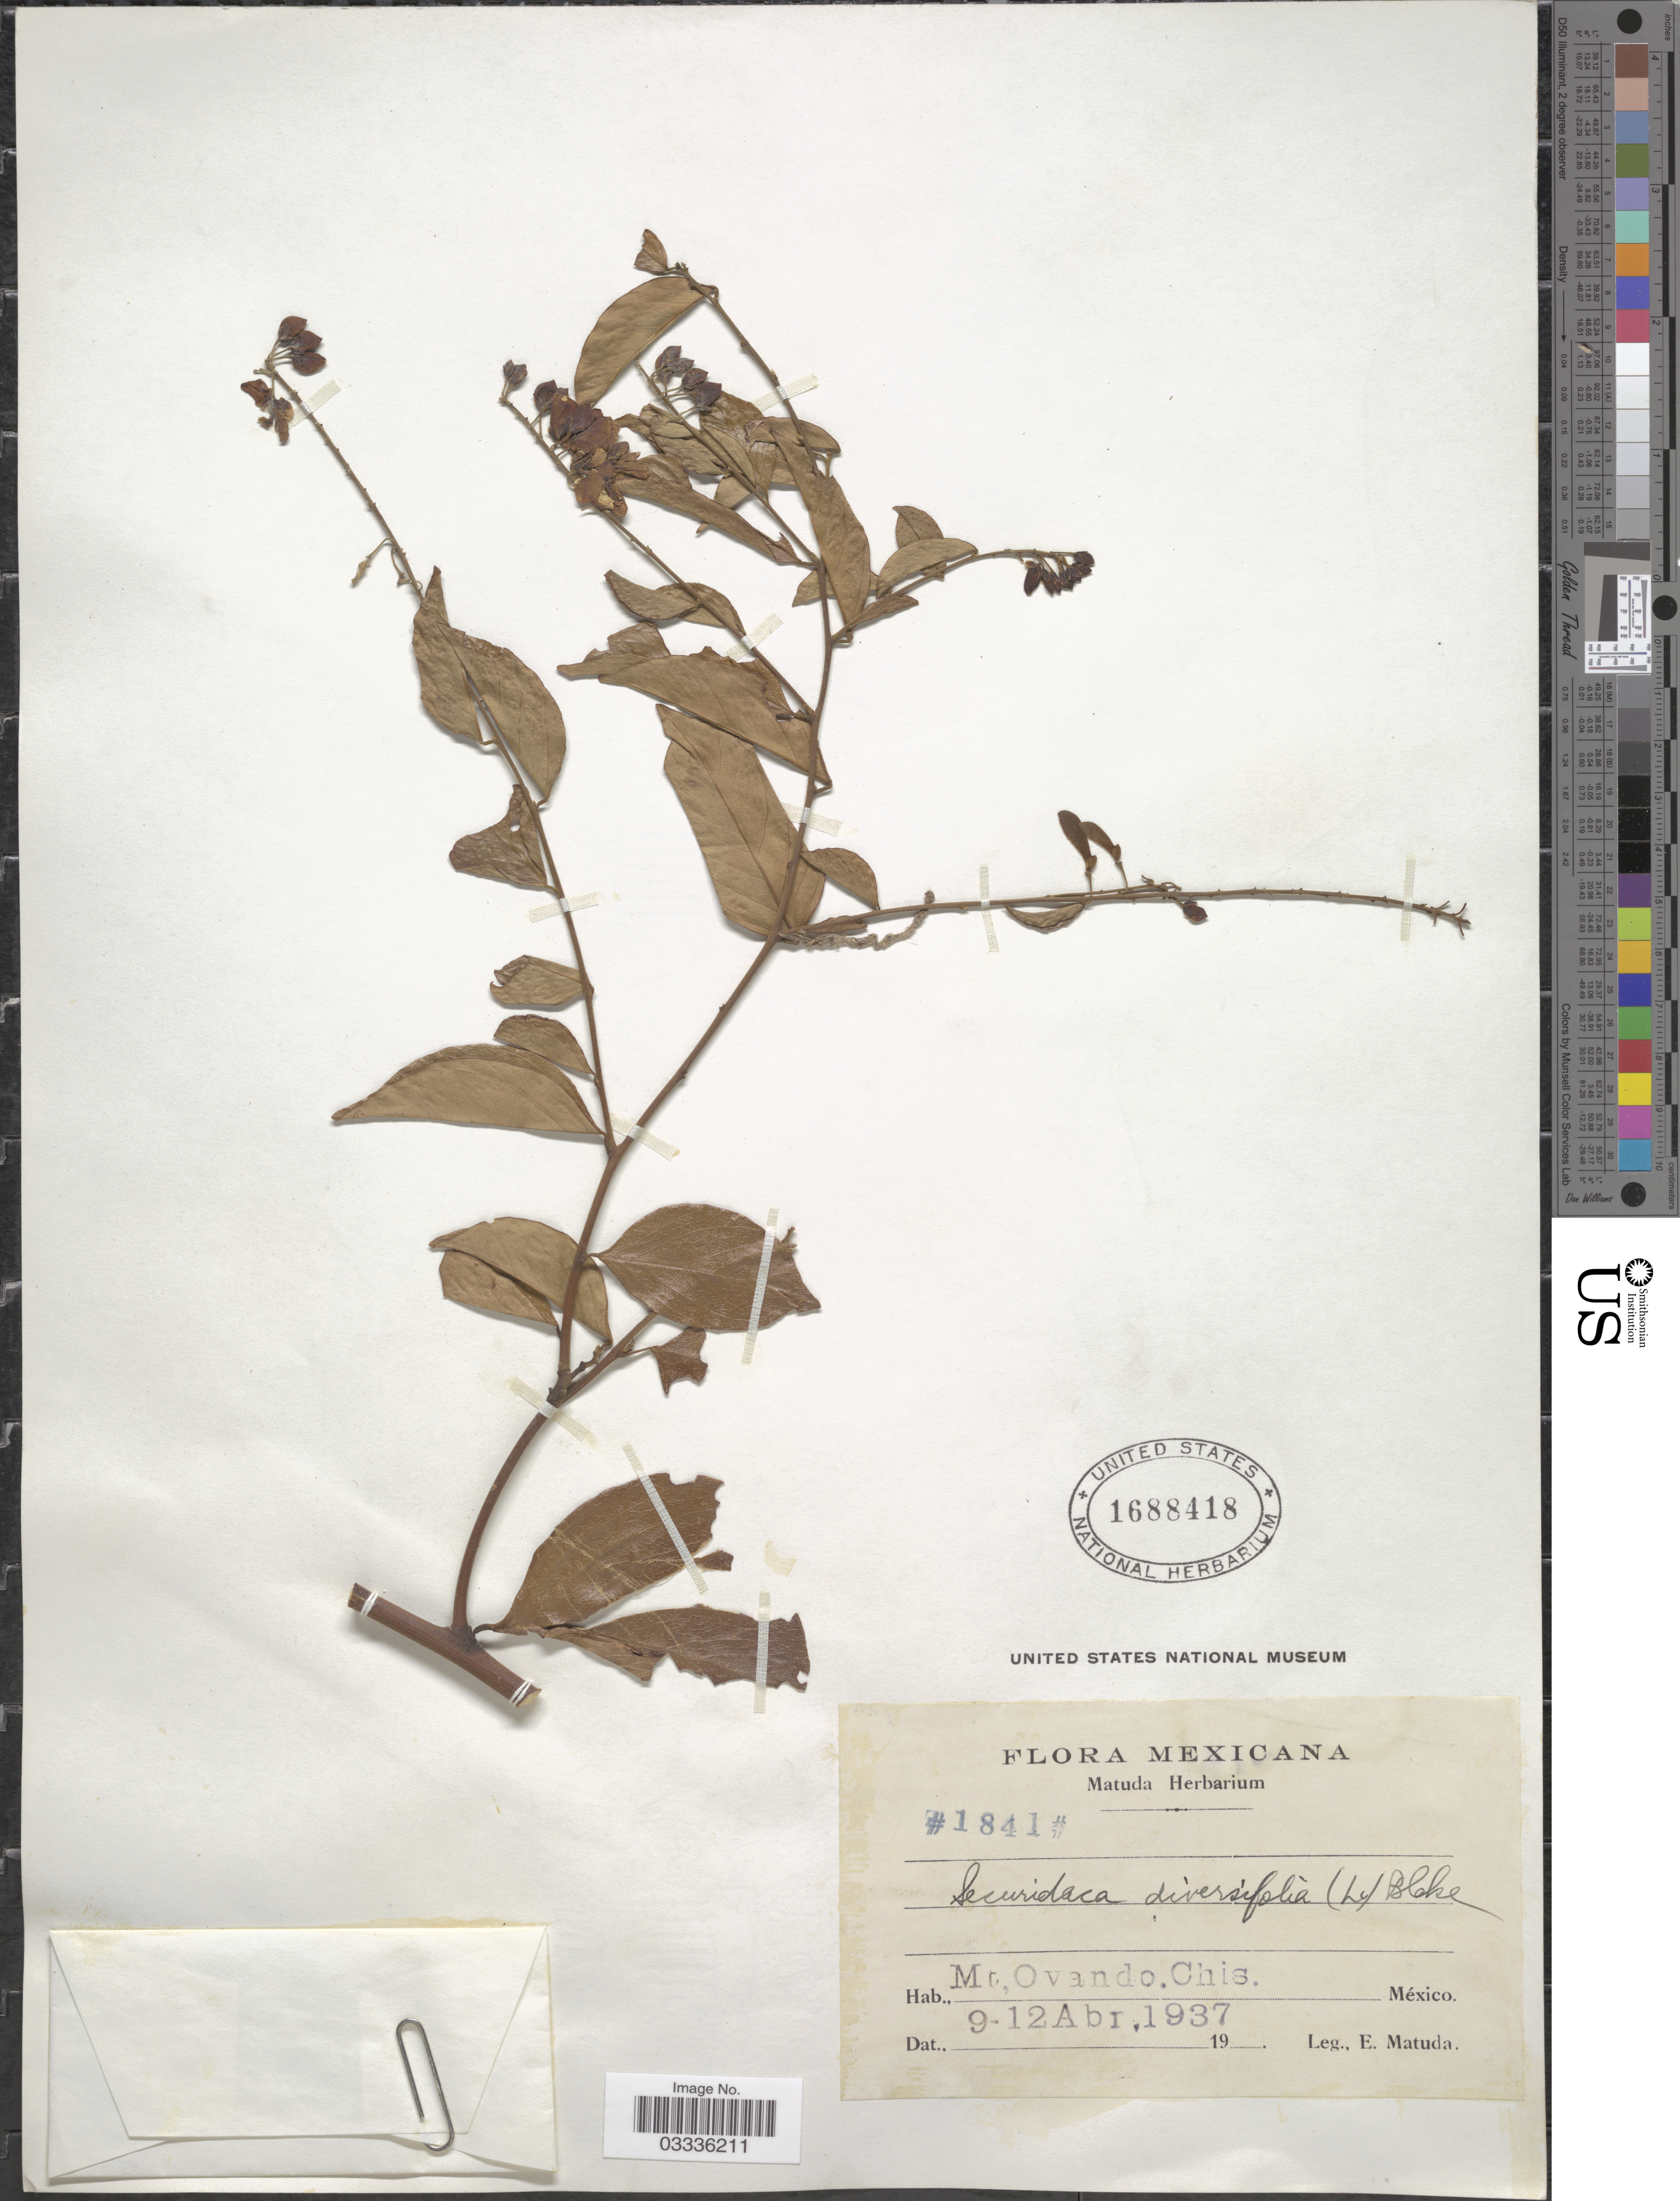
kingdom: Plantae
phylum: Tracheophyta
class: Magnoliopsida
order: Fabales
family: Polygalaceae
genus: Securidaca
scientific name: Securidaca diversifolia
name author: (L.) S.F. Blake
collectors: E. Matuda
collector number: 1841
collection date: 1937-04-09/1937-04-12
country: Mexico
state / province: Chiapas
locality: Mt. Ovando.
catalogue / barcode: US 1688418